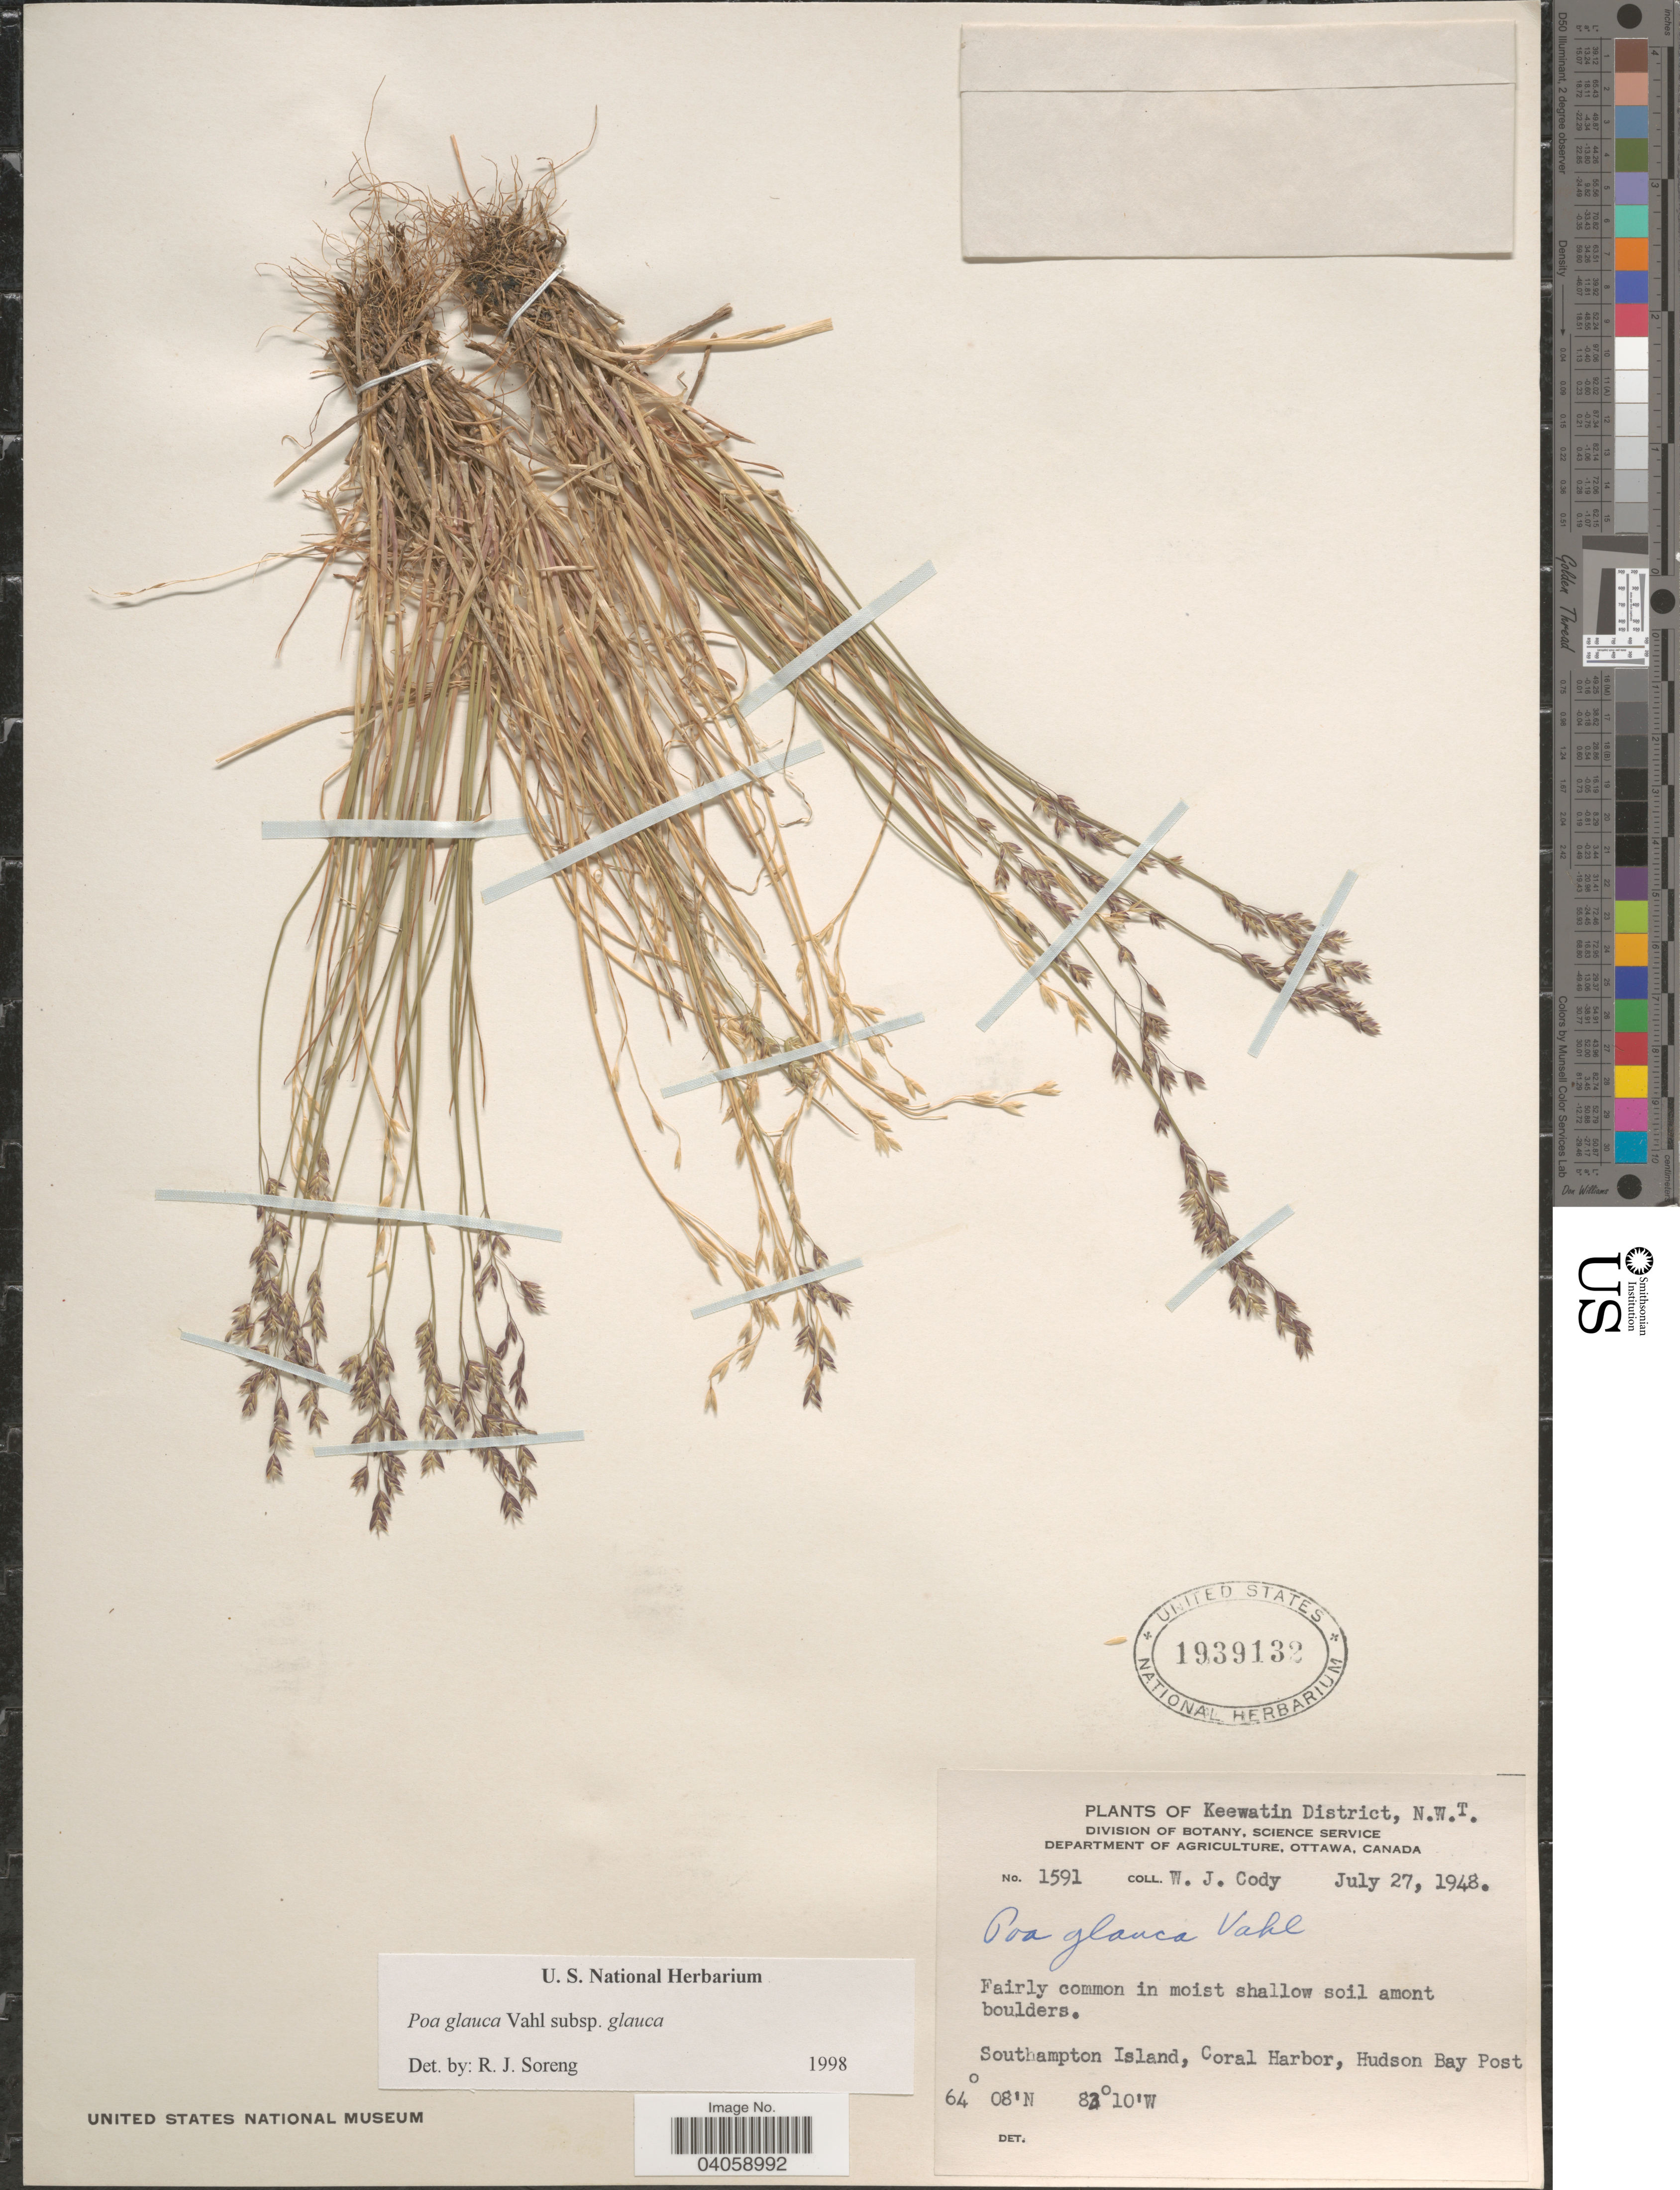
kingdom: Plantae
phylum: Tracheophyta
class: Liliopsida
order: Poales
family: Poaceae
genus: Poa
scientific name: Poa glauca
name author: Vahl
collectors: W. Cody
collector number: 1591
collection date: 1948-07-27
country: Canada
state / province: Northwest Territories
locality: Keewatin District, N.W.T. Southampton Island, Coral Harbor, Hudson Bay Post.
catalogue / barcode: US 1939132